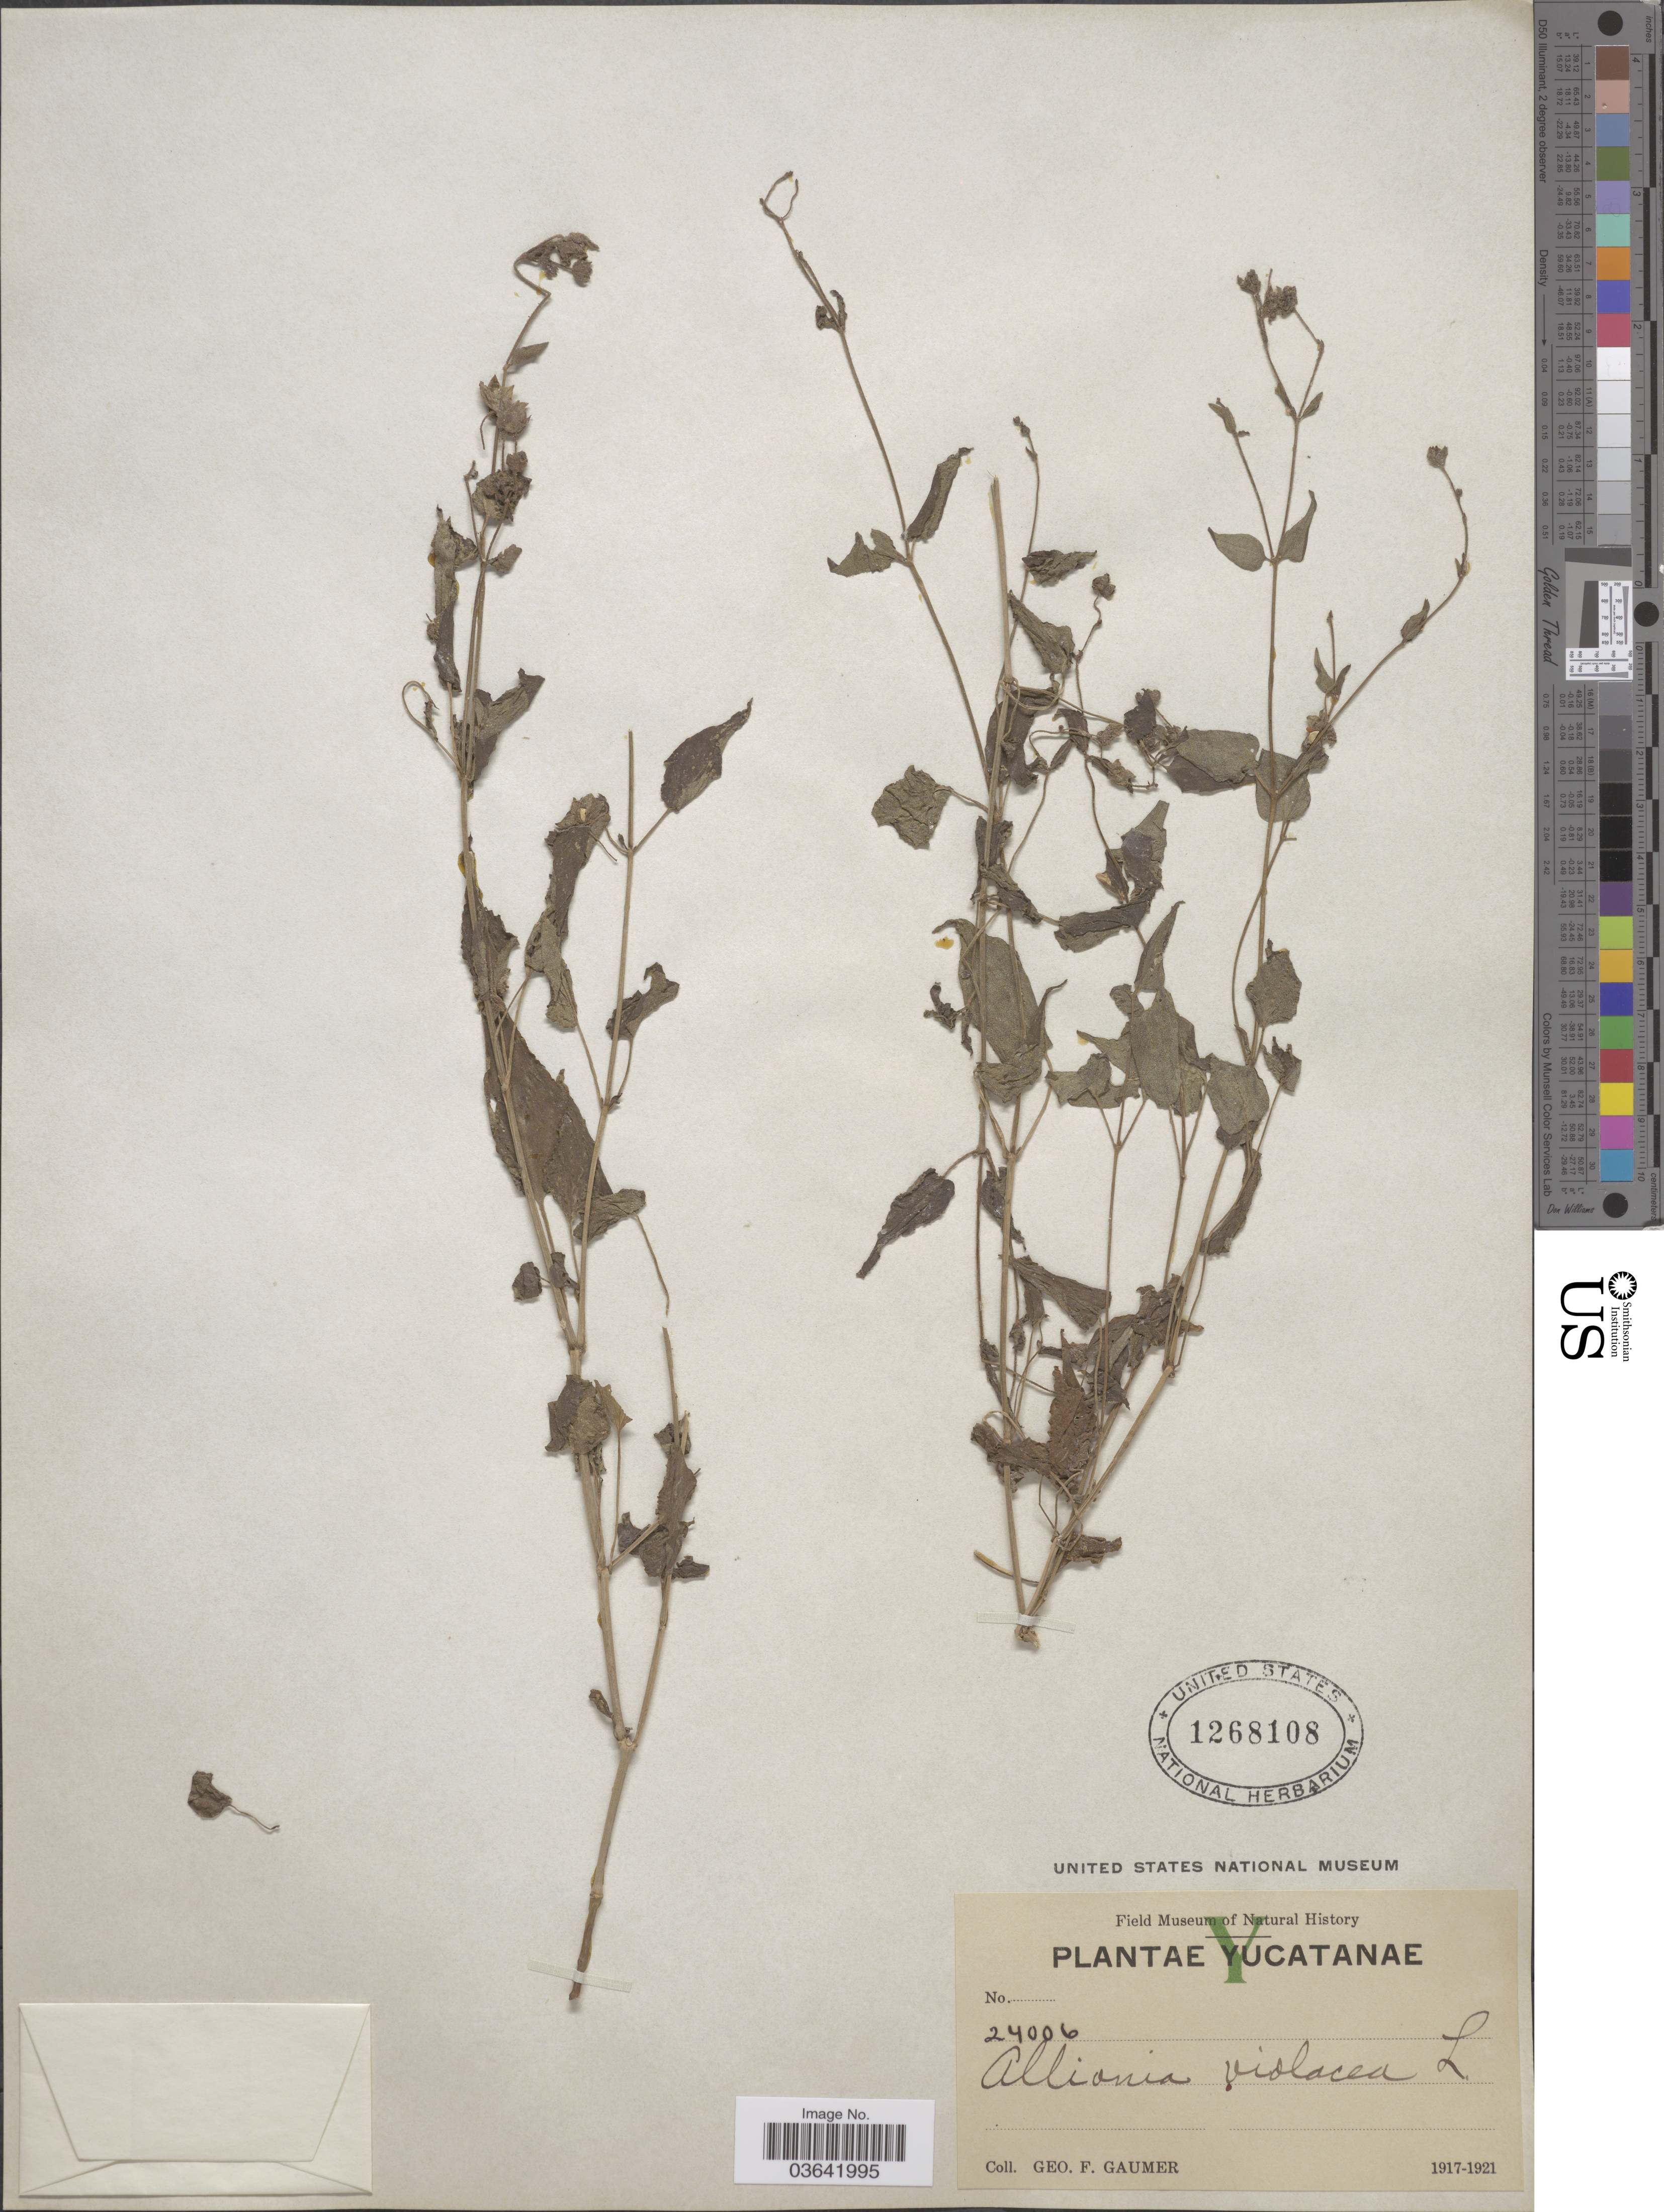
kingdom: Plantae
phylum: Tracheophyta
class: Magnoliopsida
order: Caryophyllales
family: Nyctaginaceae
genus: Mirabilis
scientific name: Mirabilis violacea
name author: (L.) Heimerl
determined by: Strong, Mark T., (BOT), Smithsonian Institution - National Museum of Natural History (UNITED STATES)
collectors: G. F. Gaumer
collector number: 24006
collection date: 1917/1921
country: Mexico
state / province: Yucatán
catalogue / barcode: US 1268108